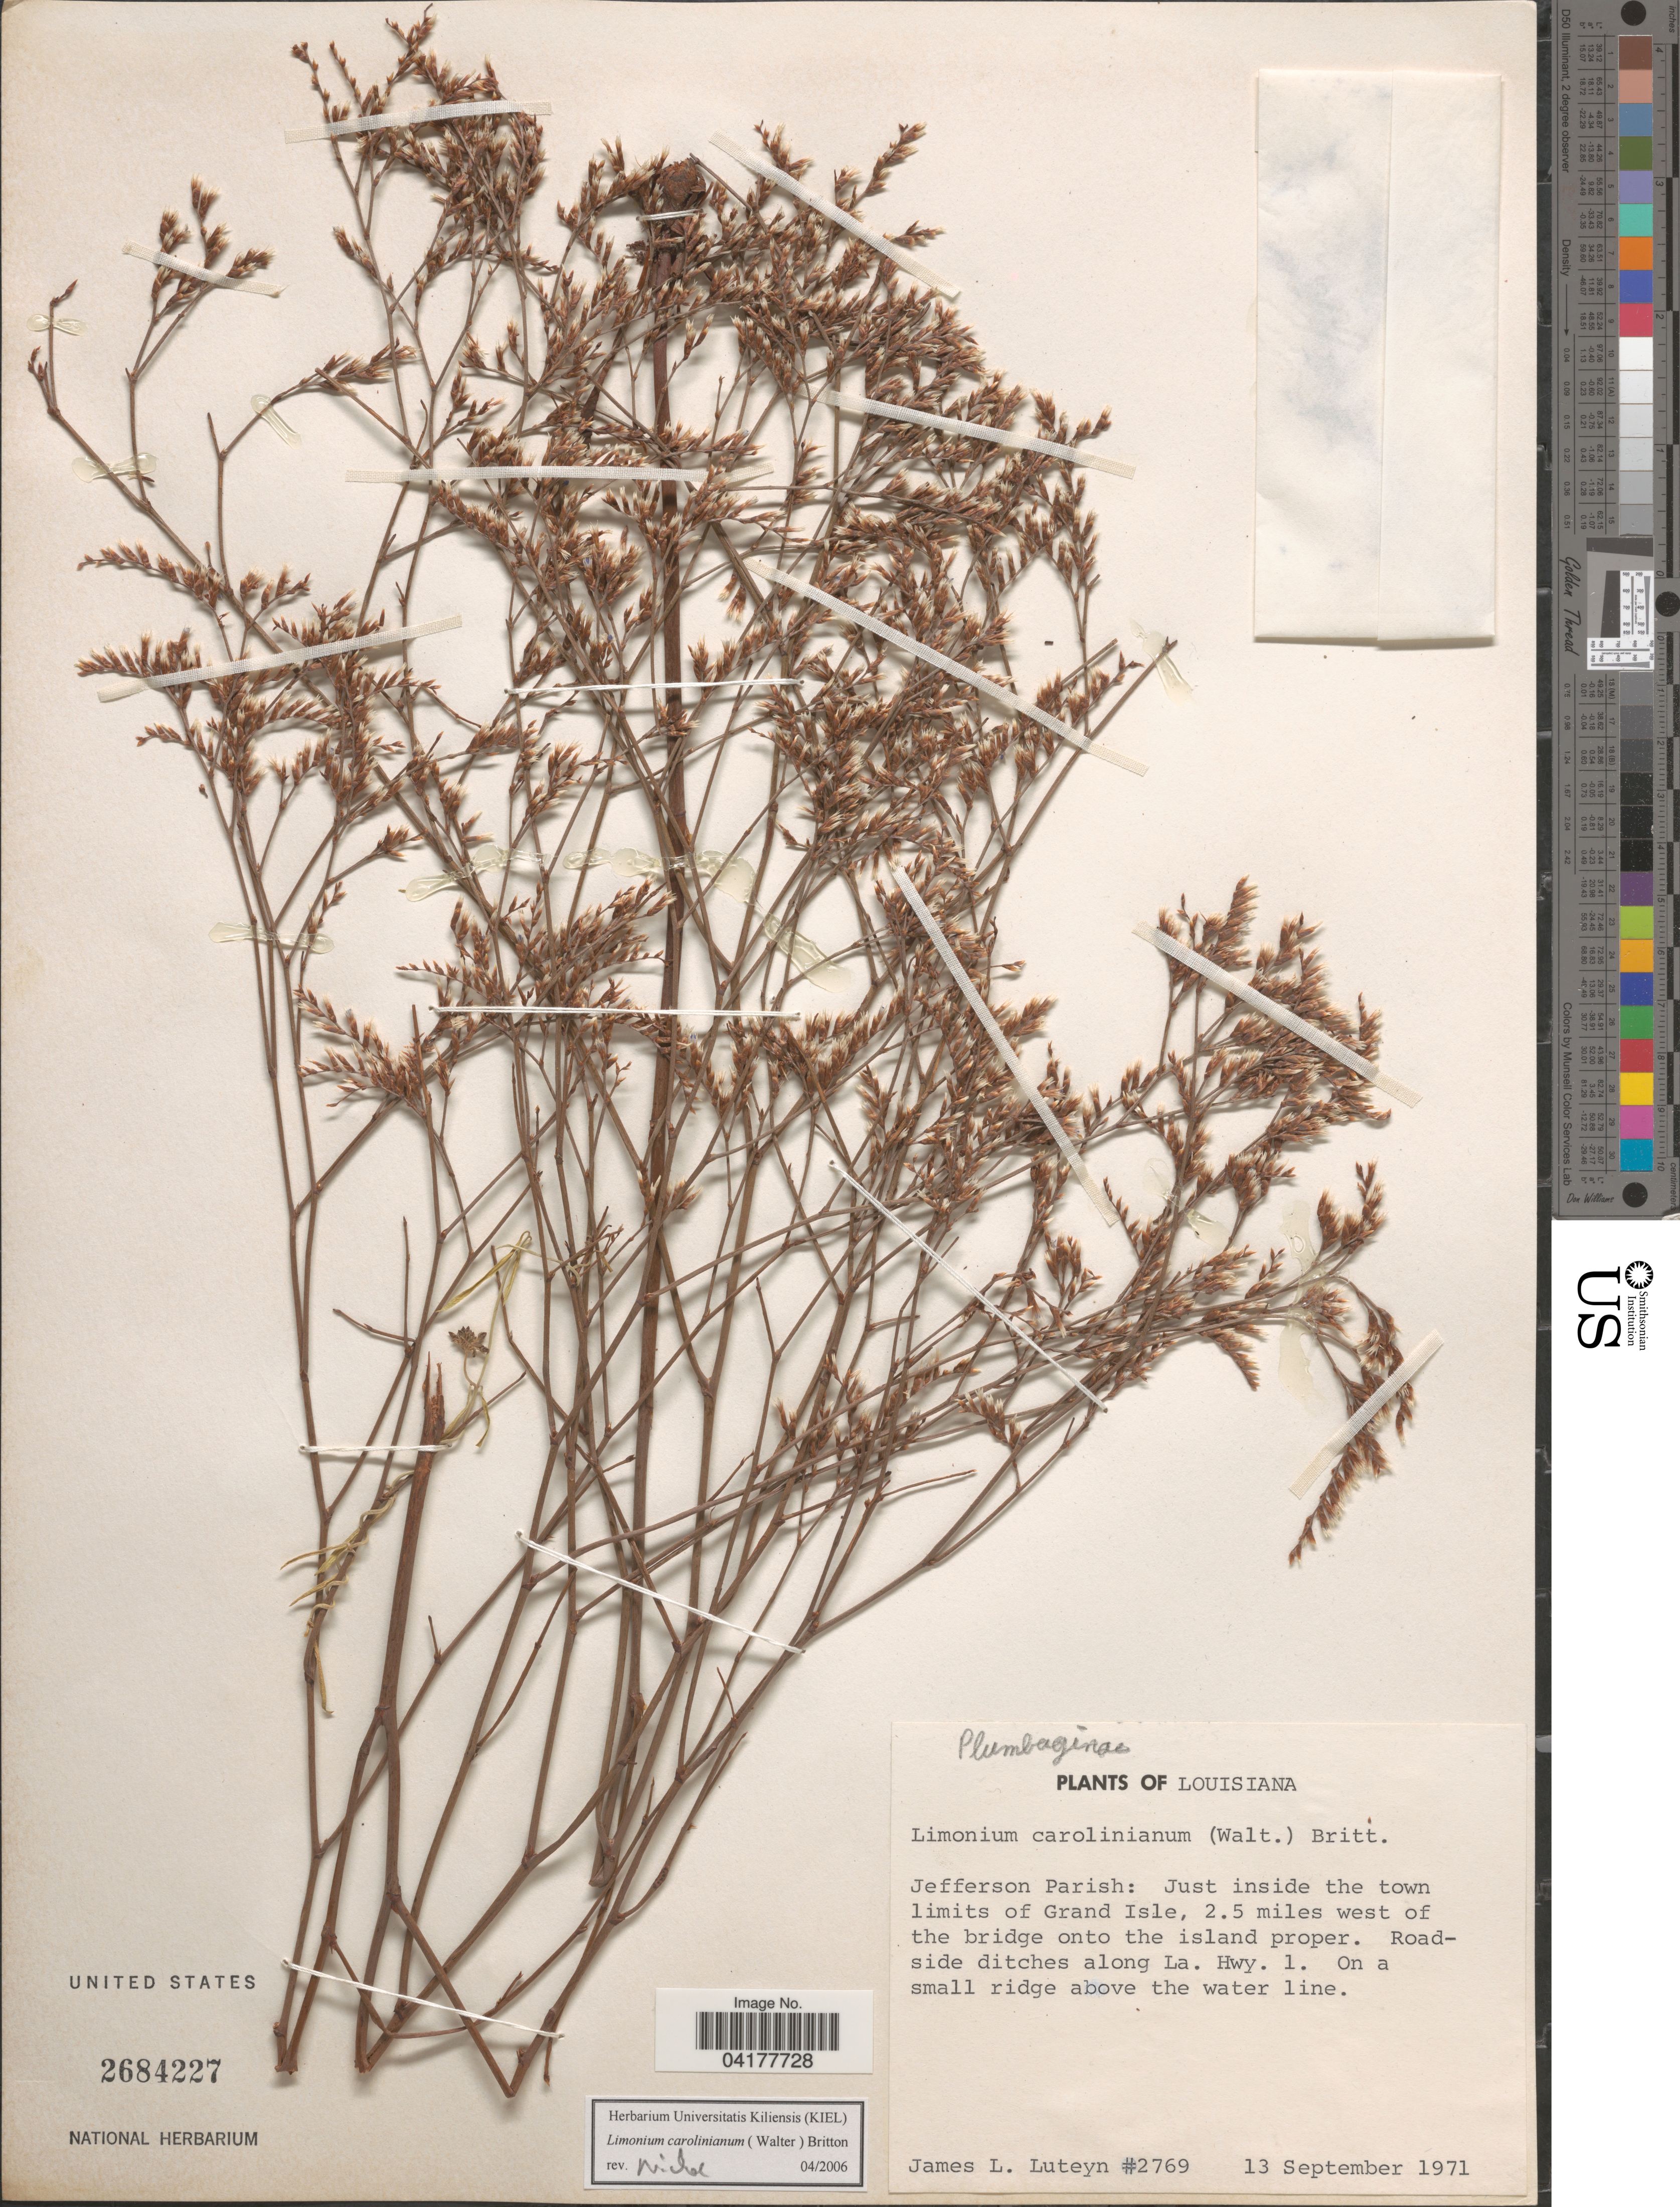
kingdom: Plantae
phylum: Tracheophyta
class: Magnoliopsida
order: Caryophyllales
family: Plumbaginaceae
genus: Limonium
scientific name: Limonium carolinianum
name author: (Walter) Britton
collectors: J. L. Luteyn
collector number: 2769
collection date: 1971-09-13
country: United States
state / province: Louisiana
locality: Jefferson Parish: Just inside the town limits of Grand Isle, 2.5 miles west of the bridge onto the island proper. Roadside ditches along La. Hwy 1.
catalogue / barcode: US 2684227